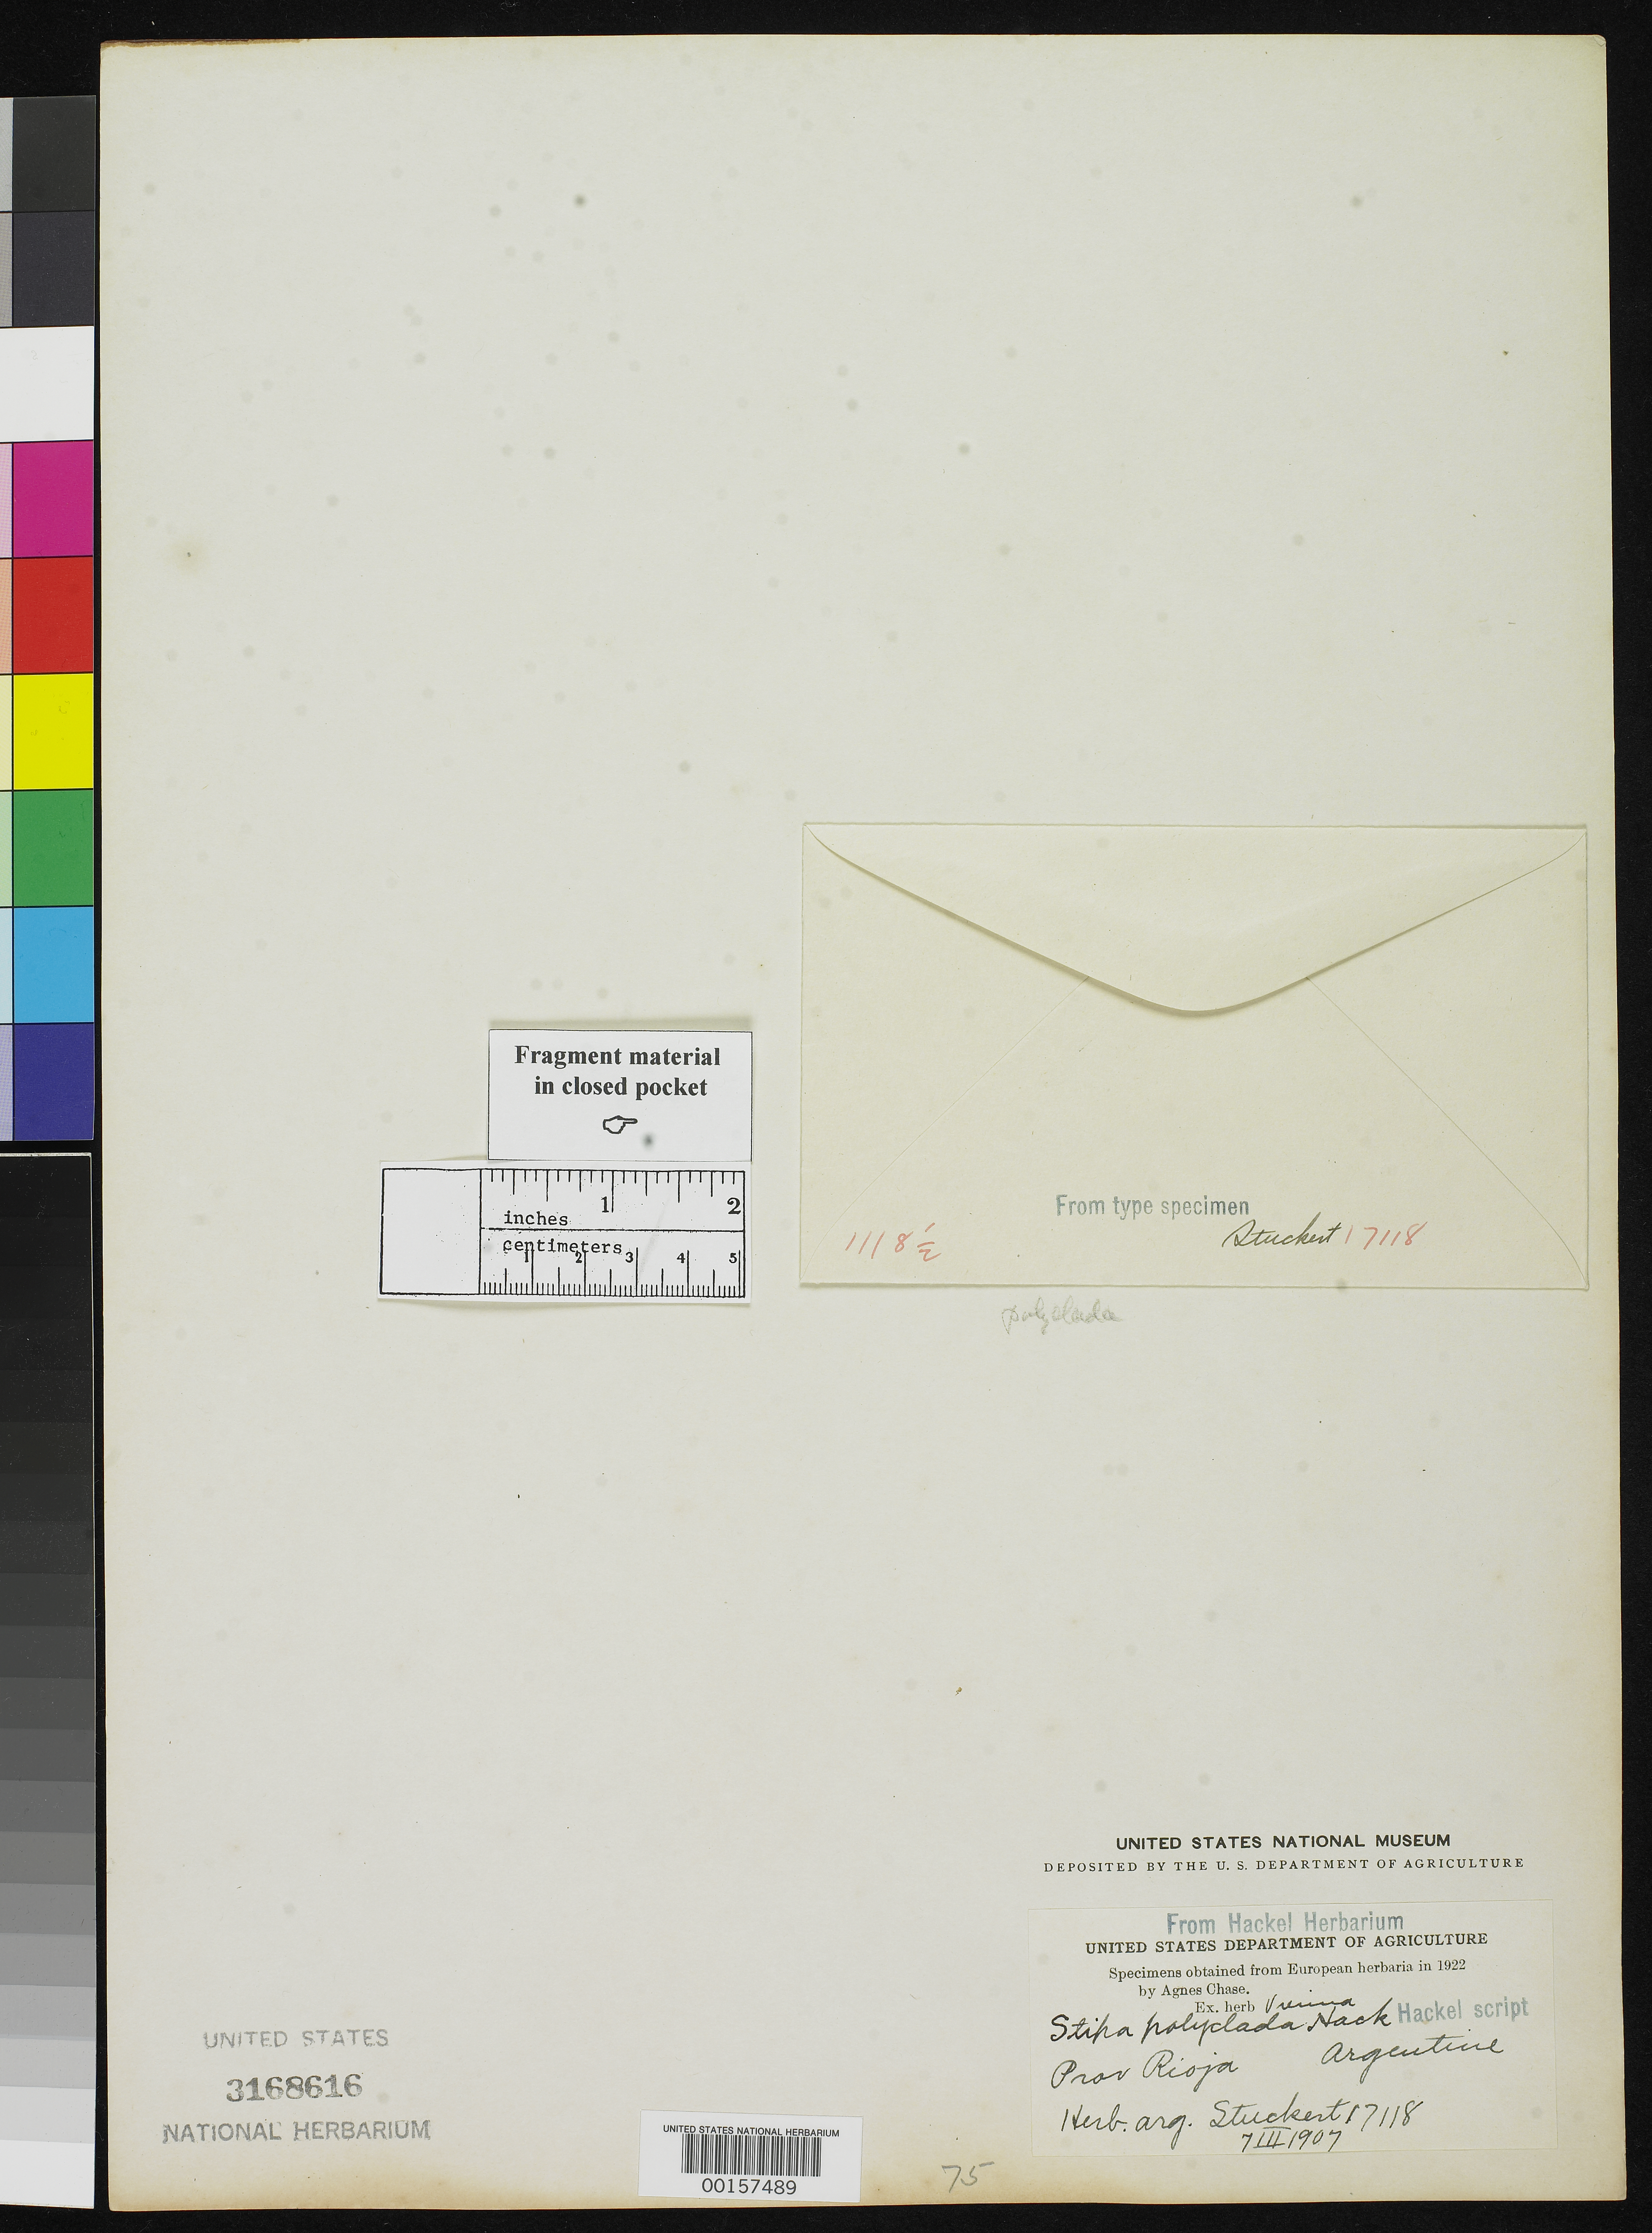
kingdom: Plantae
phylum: Tracheophyta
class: Liliopsida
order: Poales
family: Poaceae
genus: Stipa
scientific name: Stipa polyclada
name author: Hack. in Stuck.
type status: Type Fragment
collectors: T. Stuckert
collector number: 17118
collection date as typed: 07 --- 1907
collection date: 1907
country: Argentina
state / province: La Rioja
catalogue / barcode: US 3168616